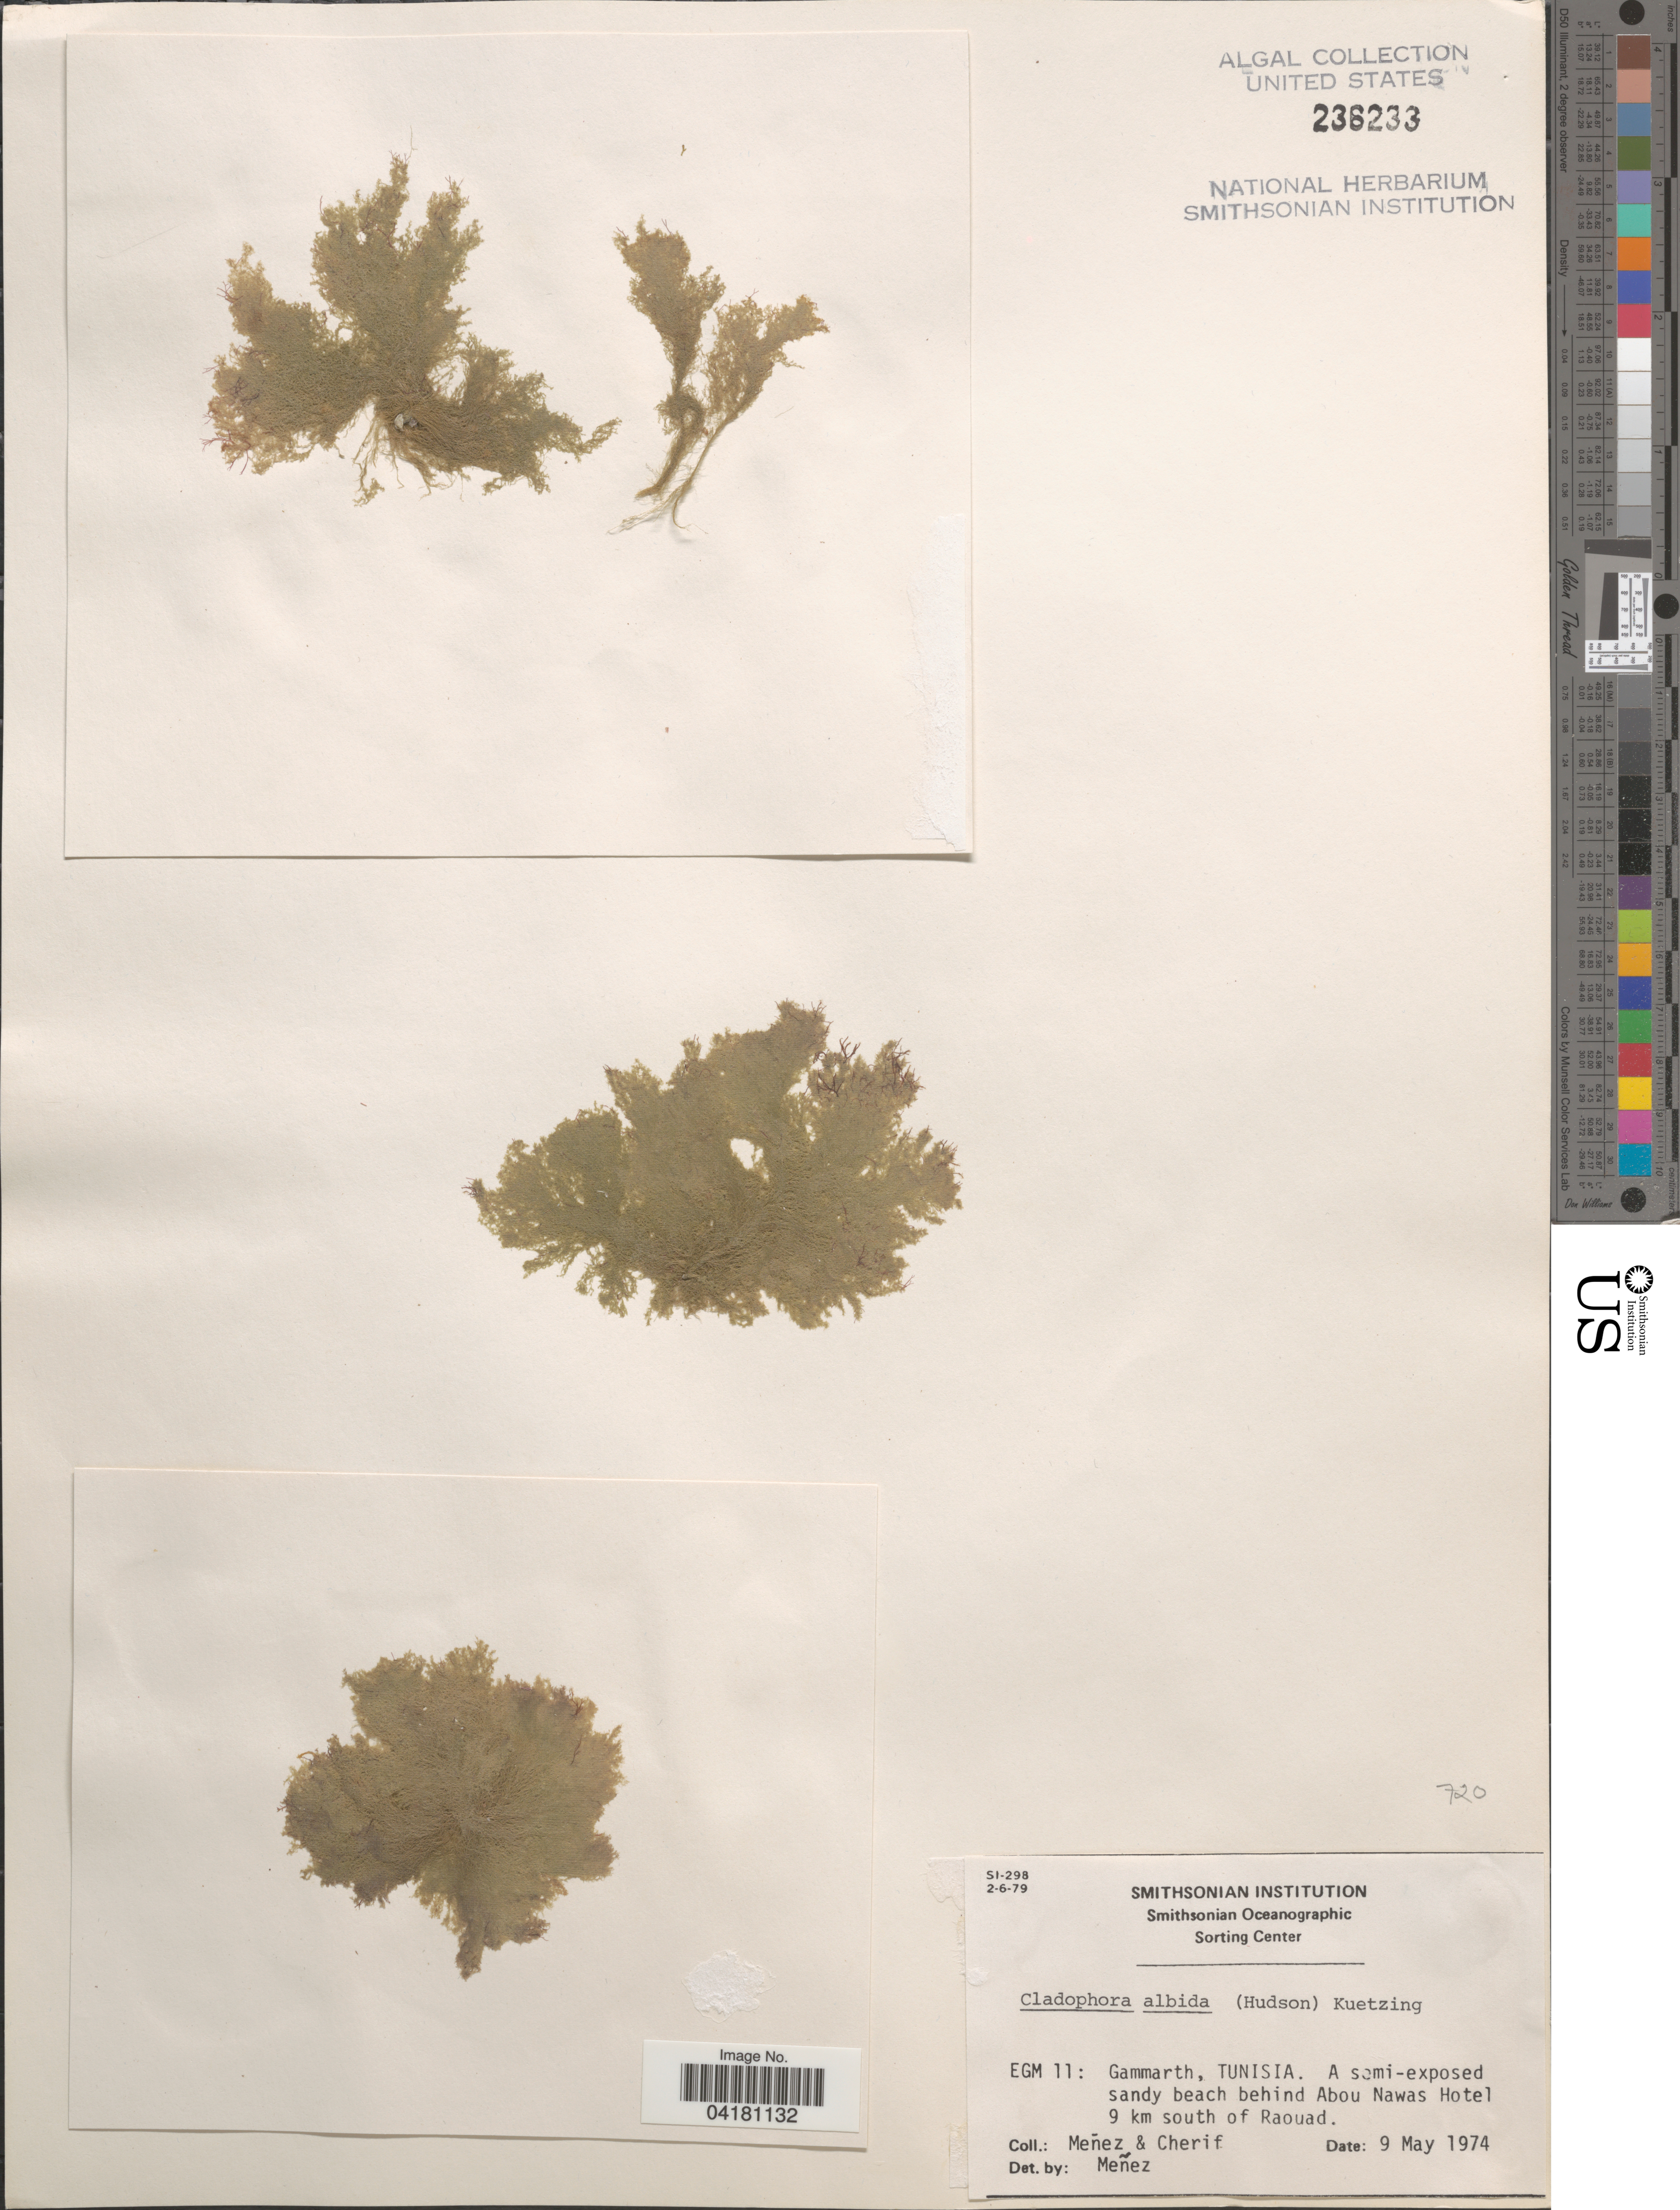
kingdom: Plantae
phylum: Chlorophyta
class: Ulvophyceae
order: Cladophorales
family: Cladophoraceae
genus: Cladophora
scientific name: Cladophora albida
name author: (Nees) Kütz.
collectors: Menez & -. Cherif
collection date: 1974-05-09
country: Tunisia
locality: EGM 11: Gammarth. A semi-exposed sandy beach behind Abou Nawas Hotel 9 km south of Raouad.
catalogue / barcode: US 236233